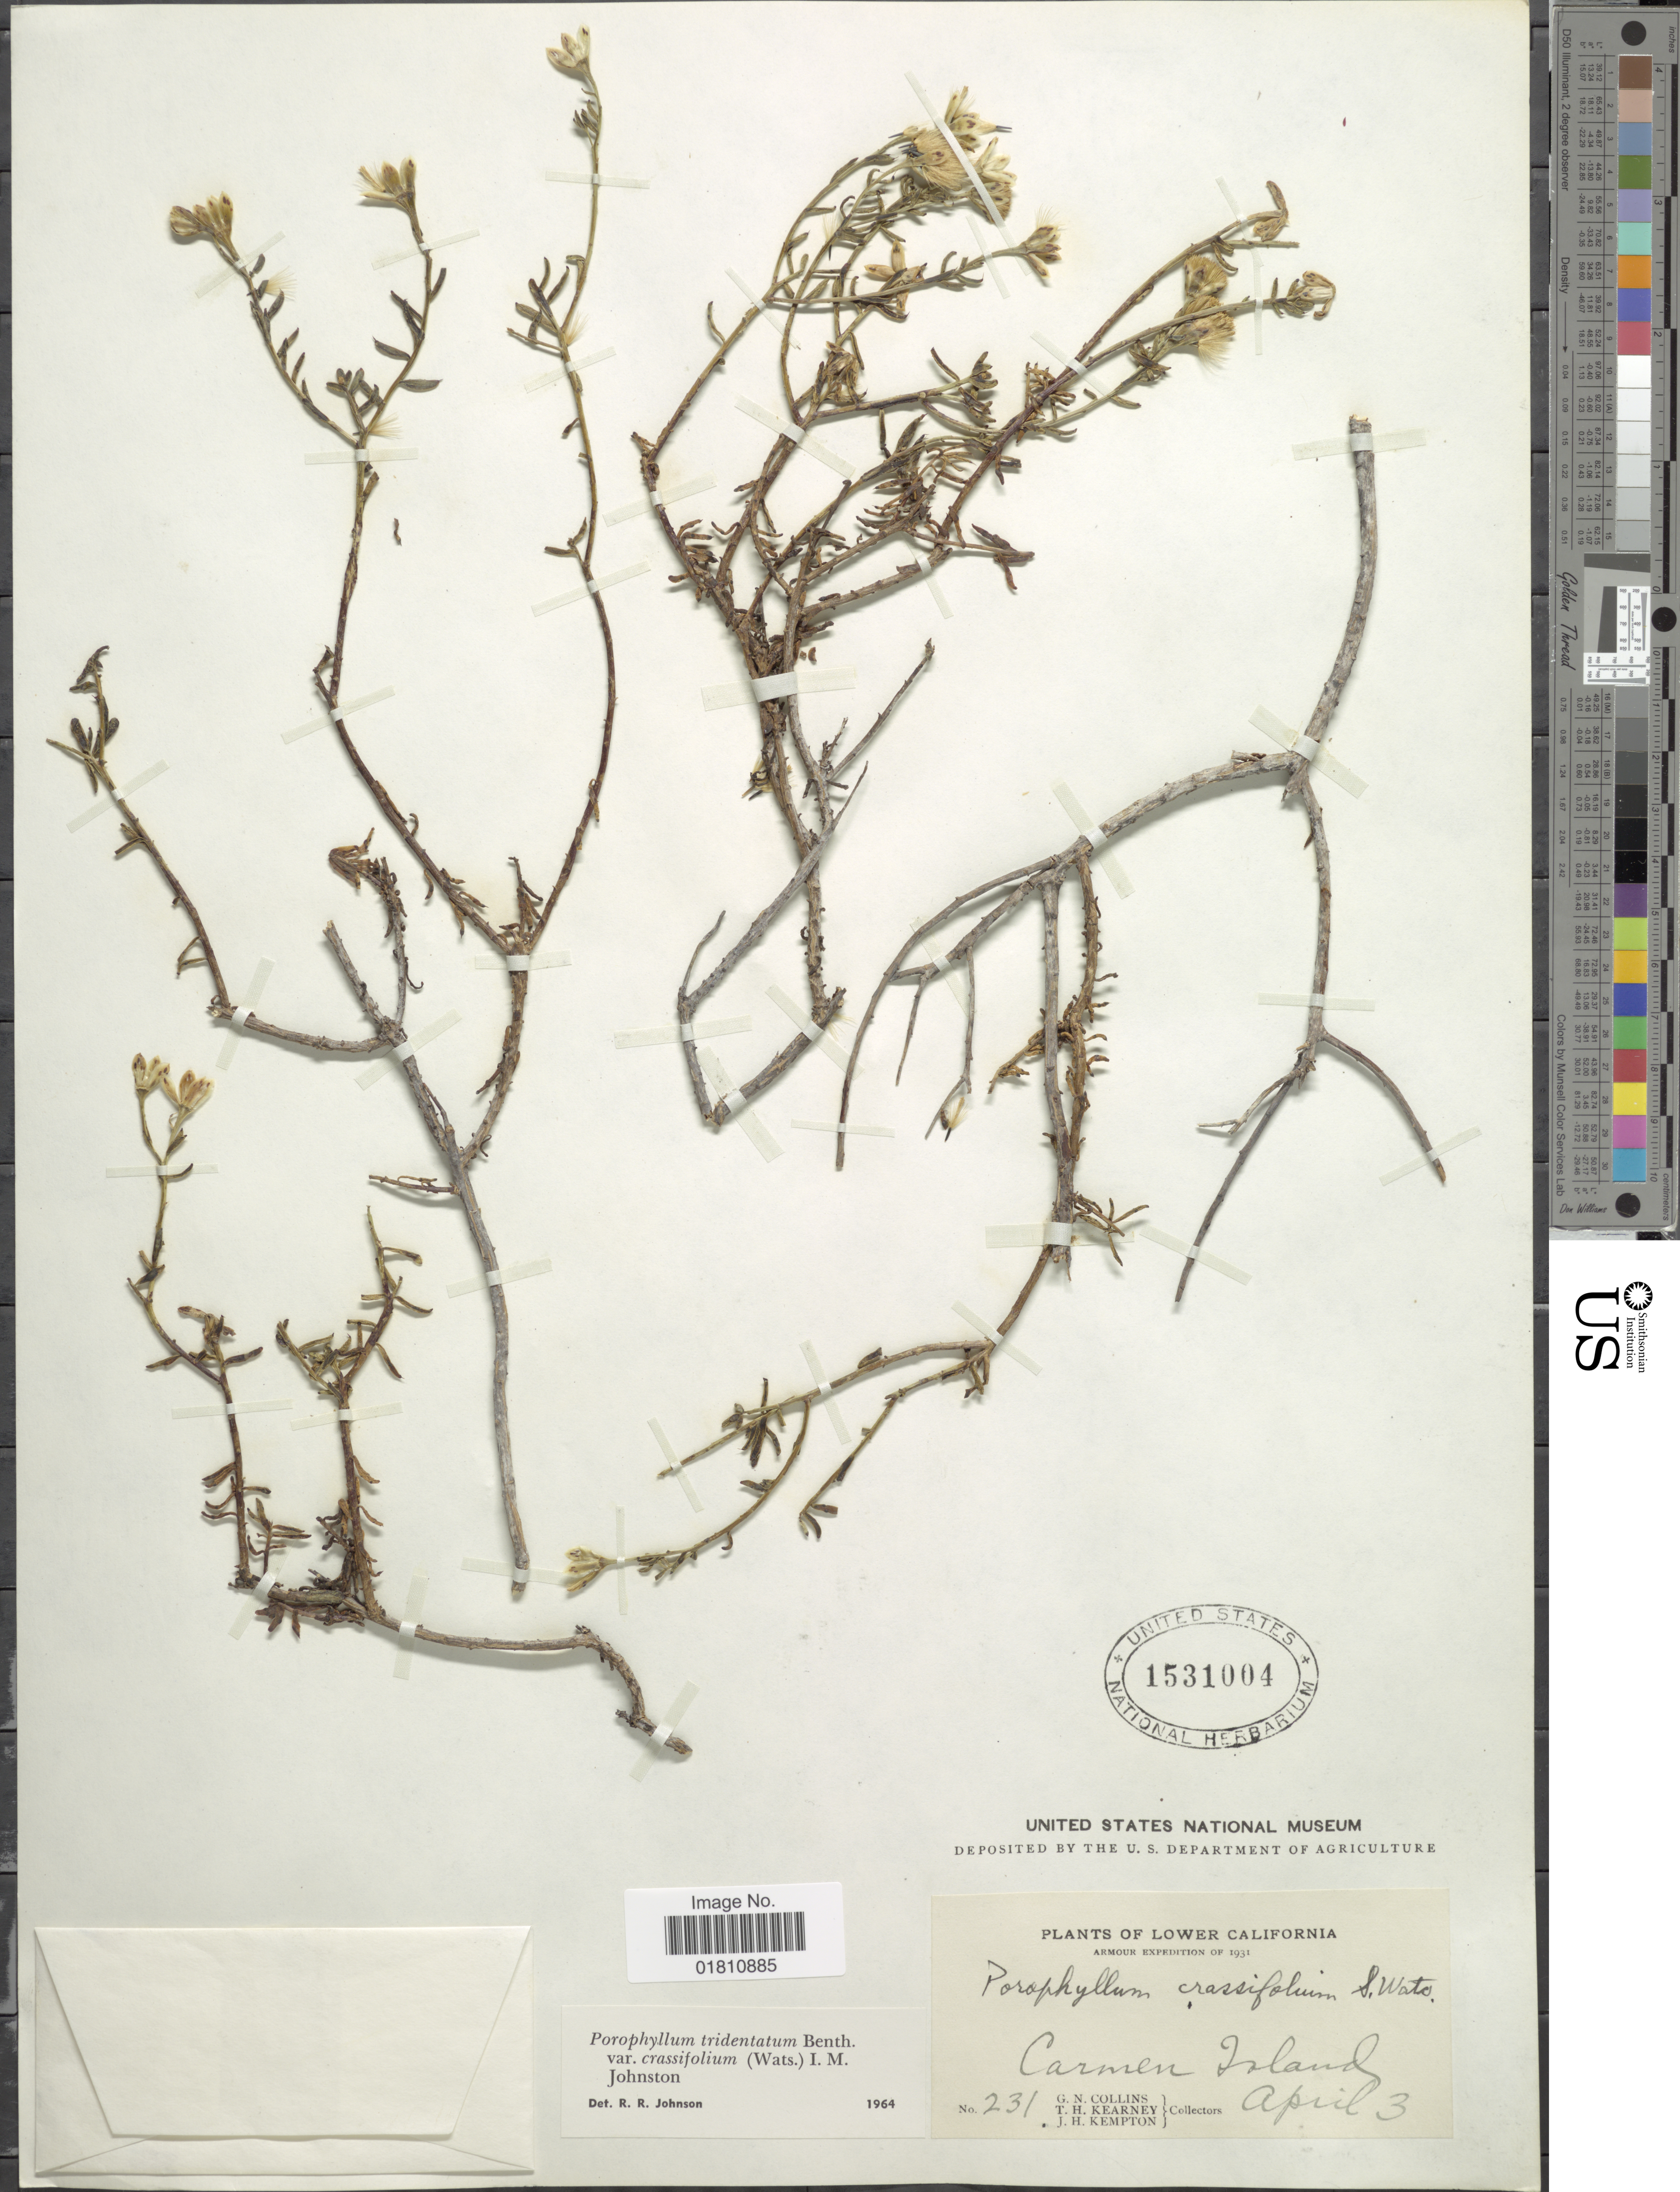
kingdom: Plantae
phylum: Tracheophyta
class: Magnoliopsida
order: Asterales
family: Asteraceae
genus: Bajacalia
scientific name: Bajacalia crassifolia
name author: (S. Watson) Loockerman et al.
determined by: Anzuinelli, M.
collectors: G. Collins, T. H. Kearney & J. H. Kempton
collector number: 231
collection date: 1931-04-03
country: Mexico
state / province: Baja California Sur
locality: Lower California, Carmen Island.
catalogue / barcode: US 1531004